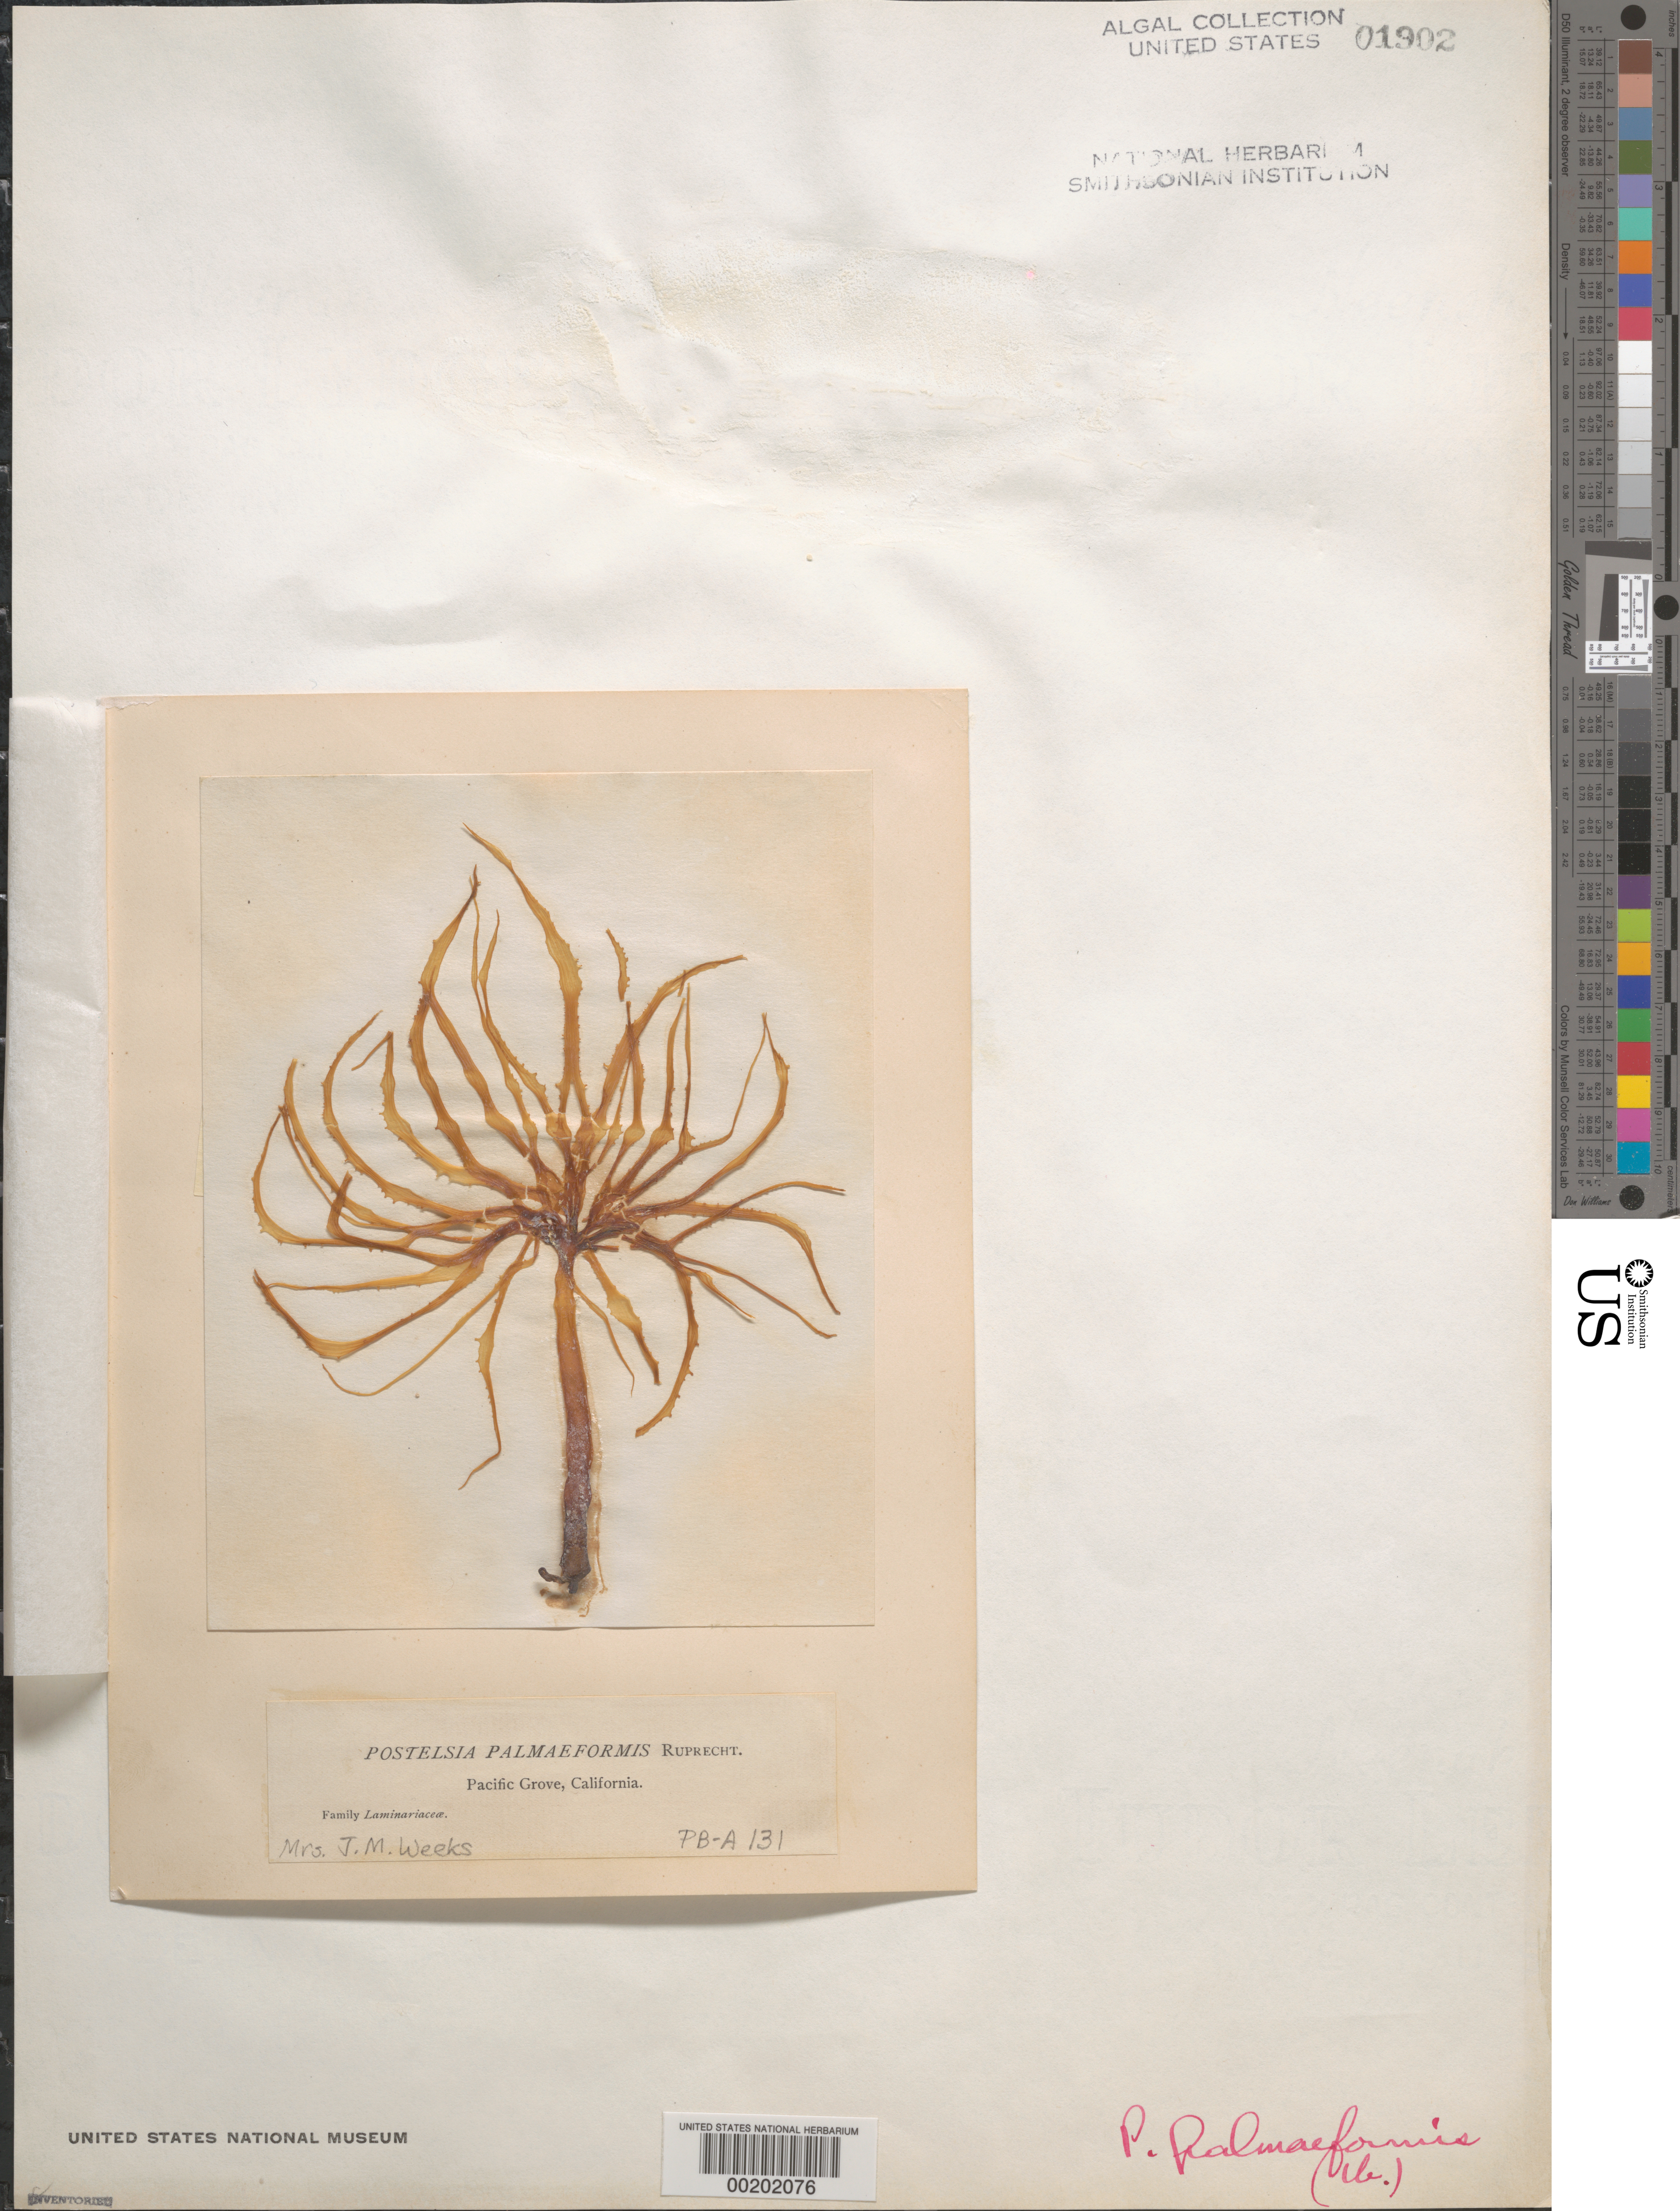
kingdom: Chromista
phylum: Ochrophyta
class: Phaeophyceae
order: Laminariales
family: Laminariaceae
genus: Postelsia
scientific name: Postelsia palmaeformis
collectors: Mrs. J. Weeks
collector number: PB-A 131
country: United States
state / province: California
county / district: Monterey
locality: Pacific Grove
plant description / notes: Collins, Holden & Setchell, Phycotheca Boreali-Americana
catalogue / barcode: US 1902